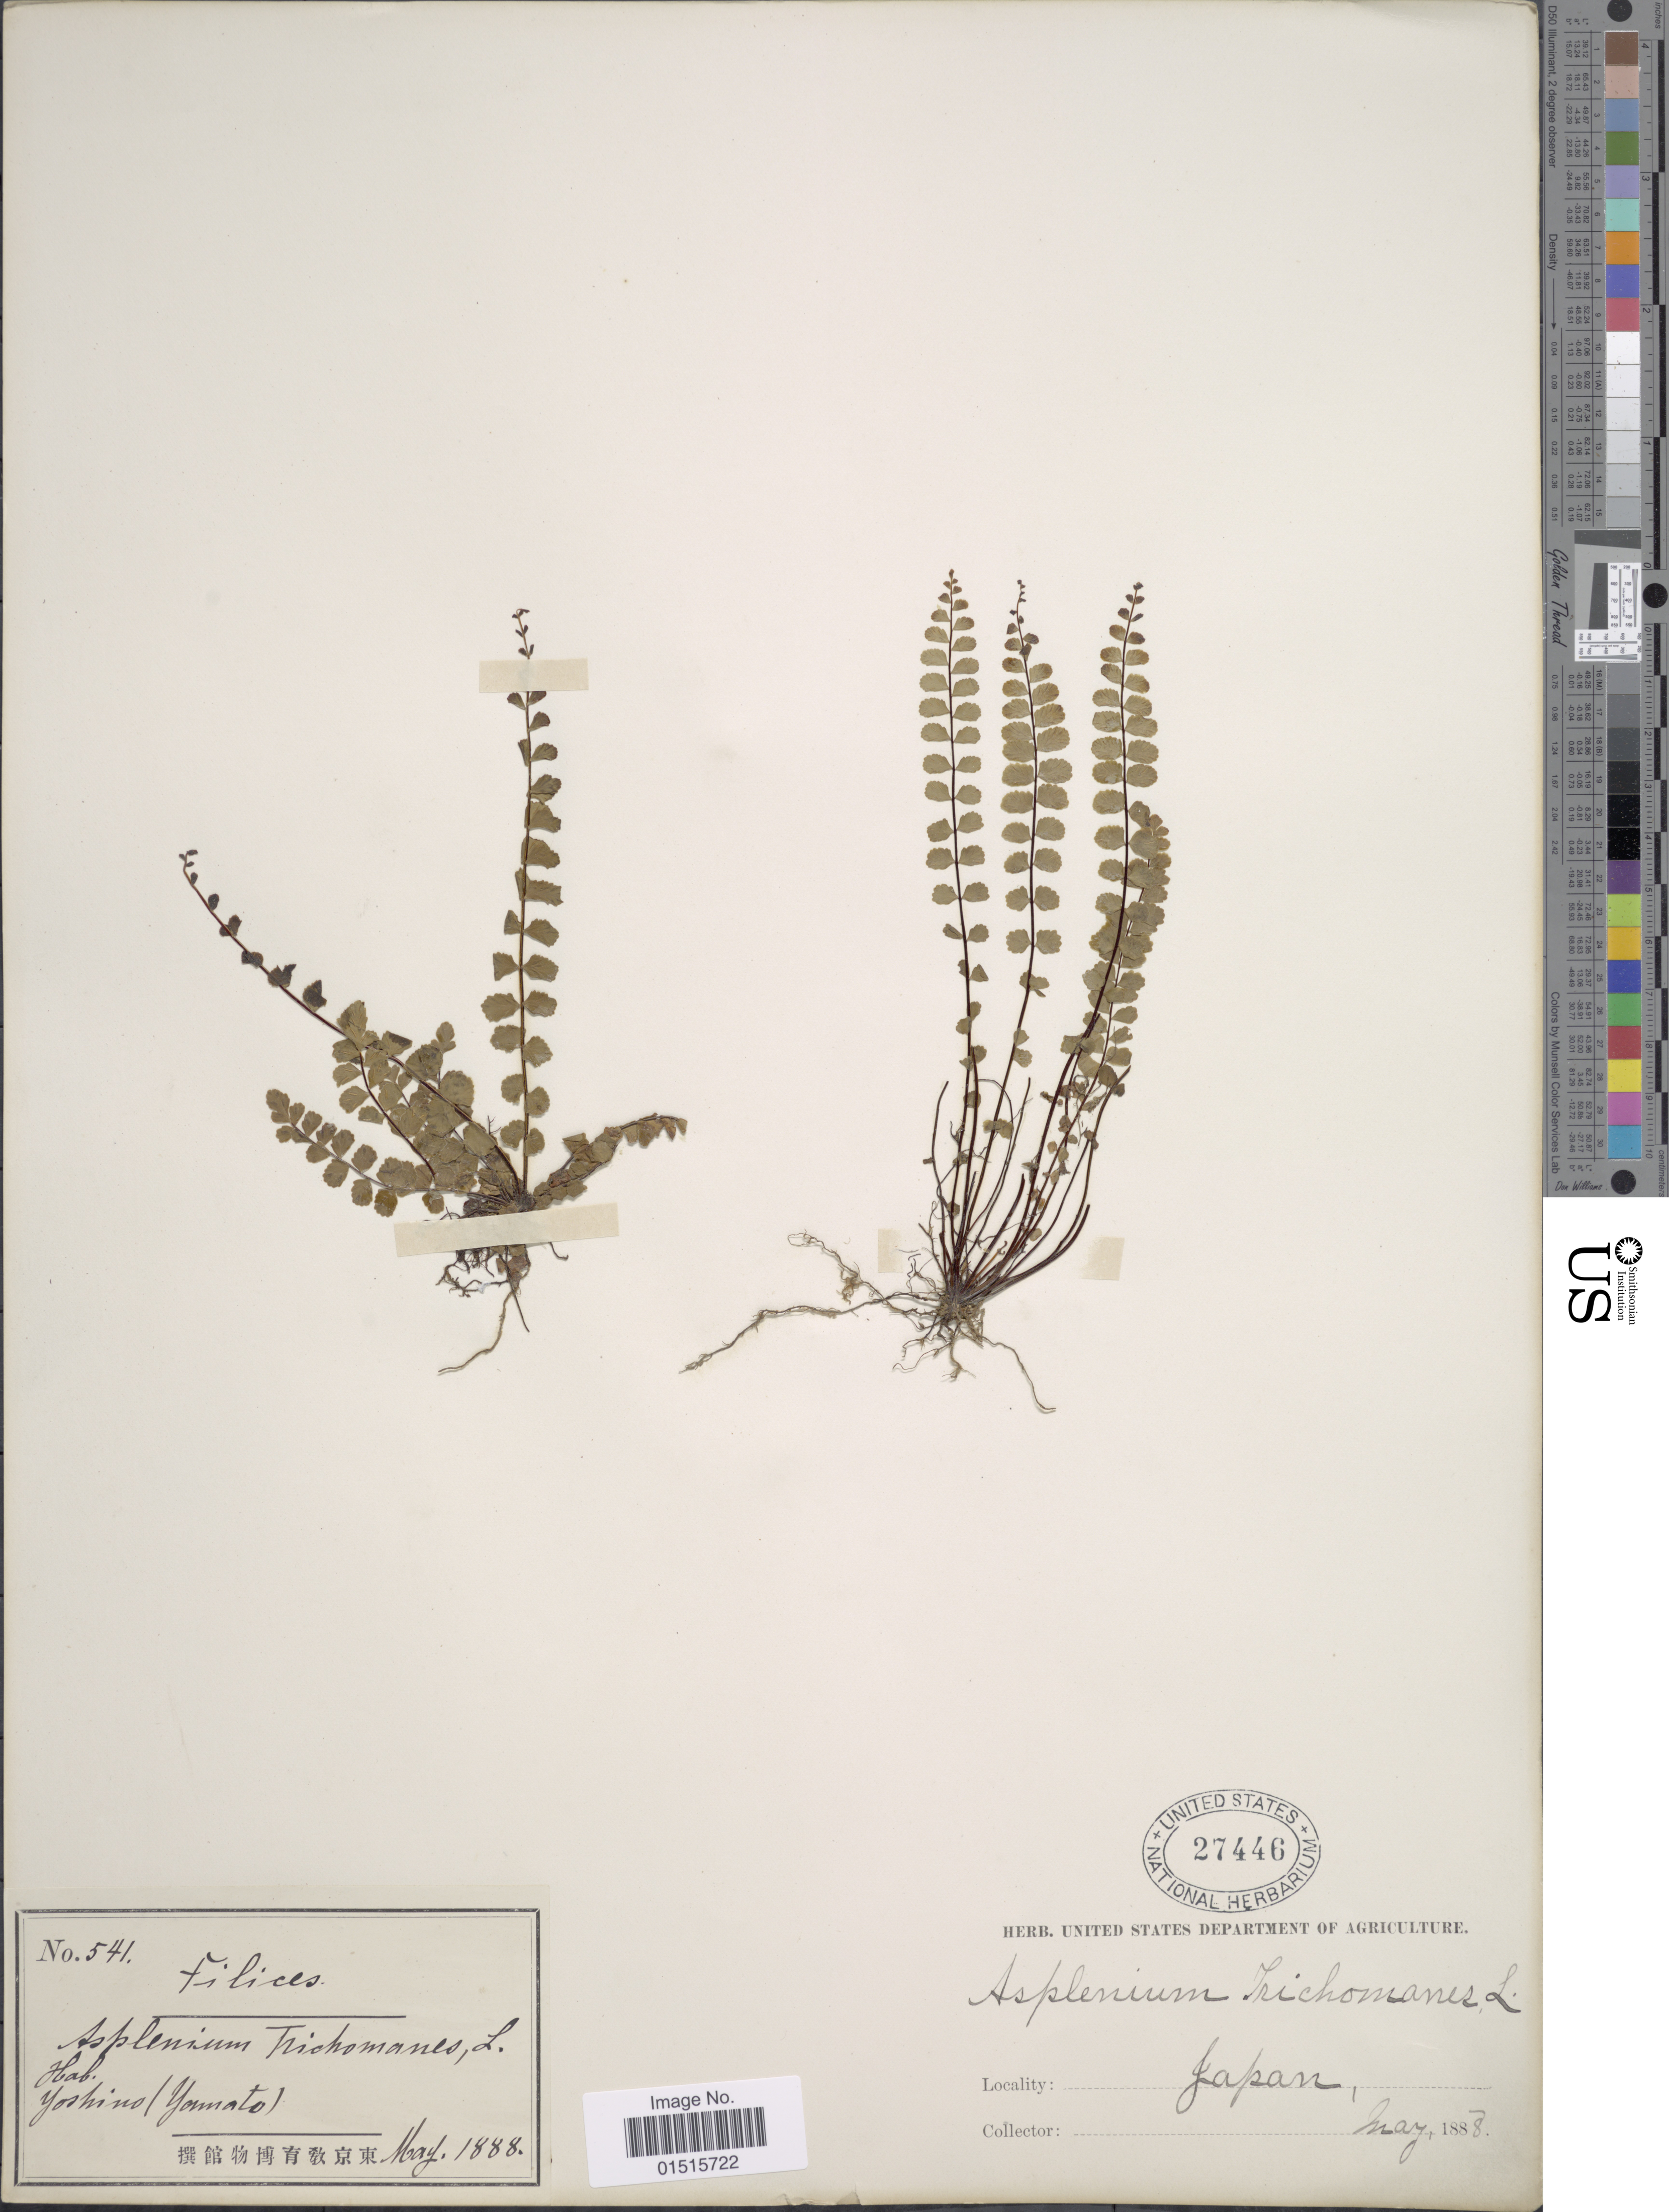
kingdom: Plantae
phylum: Tracheophyta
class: Polypodiopsida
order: Polypodiales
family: Aspleniaceae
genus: Asplenium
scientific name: Asplenium trichomanes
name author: L.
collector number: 541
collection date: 1888-05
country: Japan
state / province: Nara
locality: Yoshino (Yamato)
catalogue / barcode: US 27446